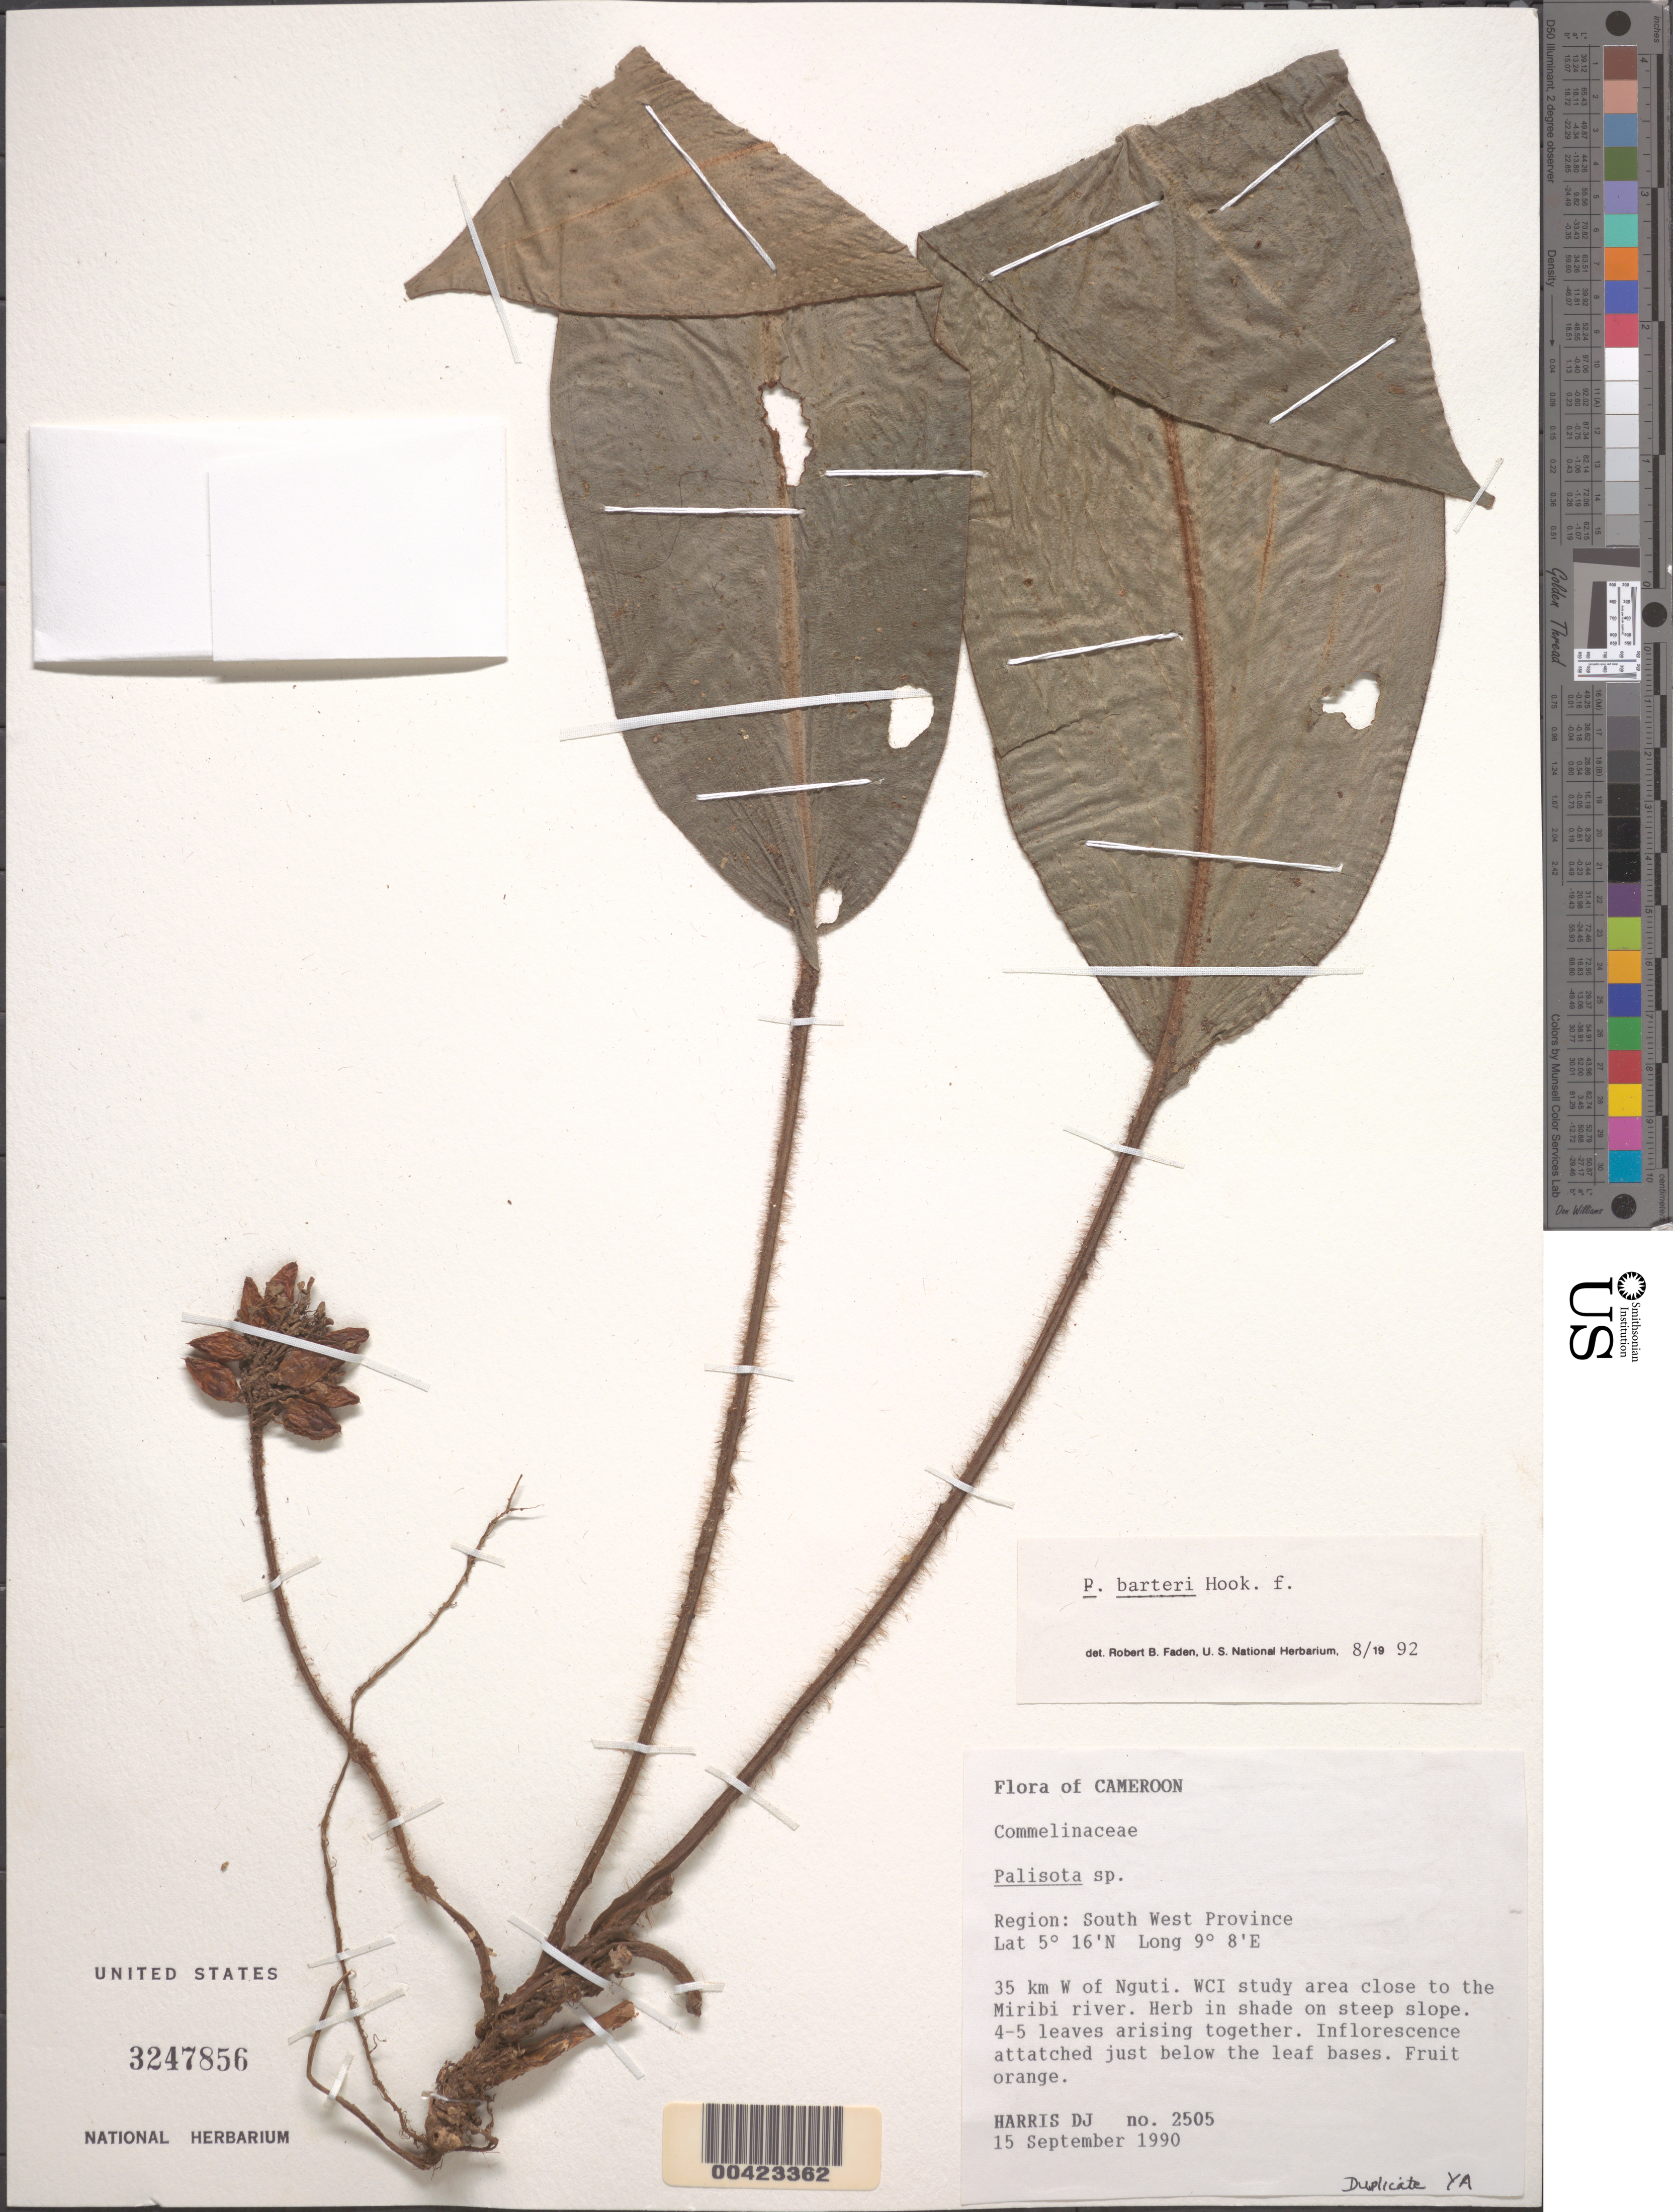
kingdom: Plantae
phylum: Tracheophyta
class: Liliopsida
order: Commelinales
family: Commelinaceae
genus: Palisota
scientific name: Palisota barteri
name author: Hook.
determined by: Faden, Robert B., (US), Smithsonian Institution - National Museum of Natural History (UNITED STATES)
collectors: D. J. Harris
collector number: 2505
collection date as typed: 15 Sep 1990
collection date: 1990-09-15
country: Cameroon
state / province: Sud-Ouest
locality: W of nguti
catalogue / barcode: US 3247856